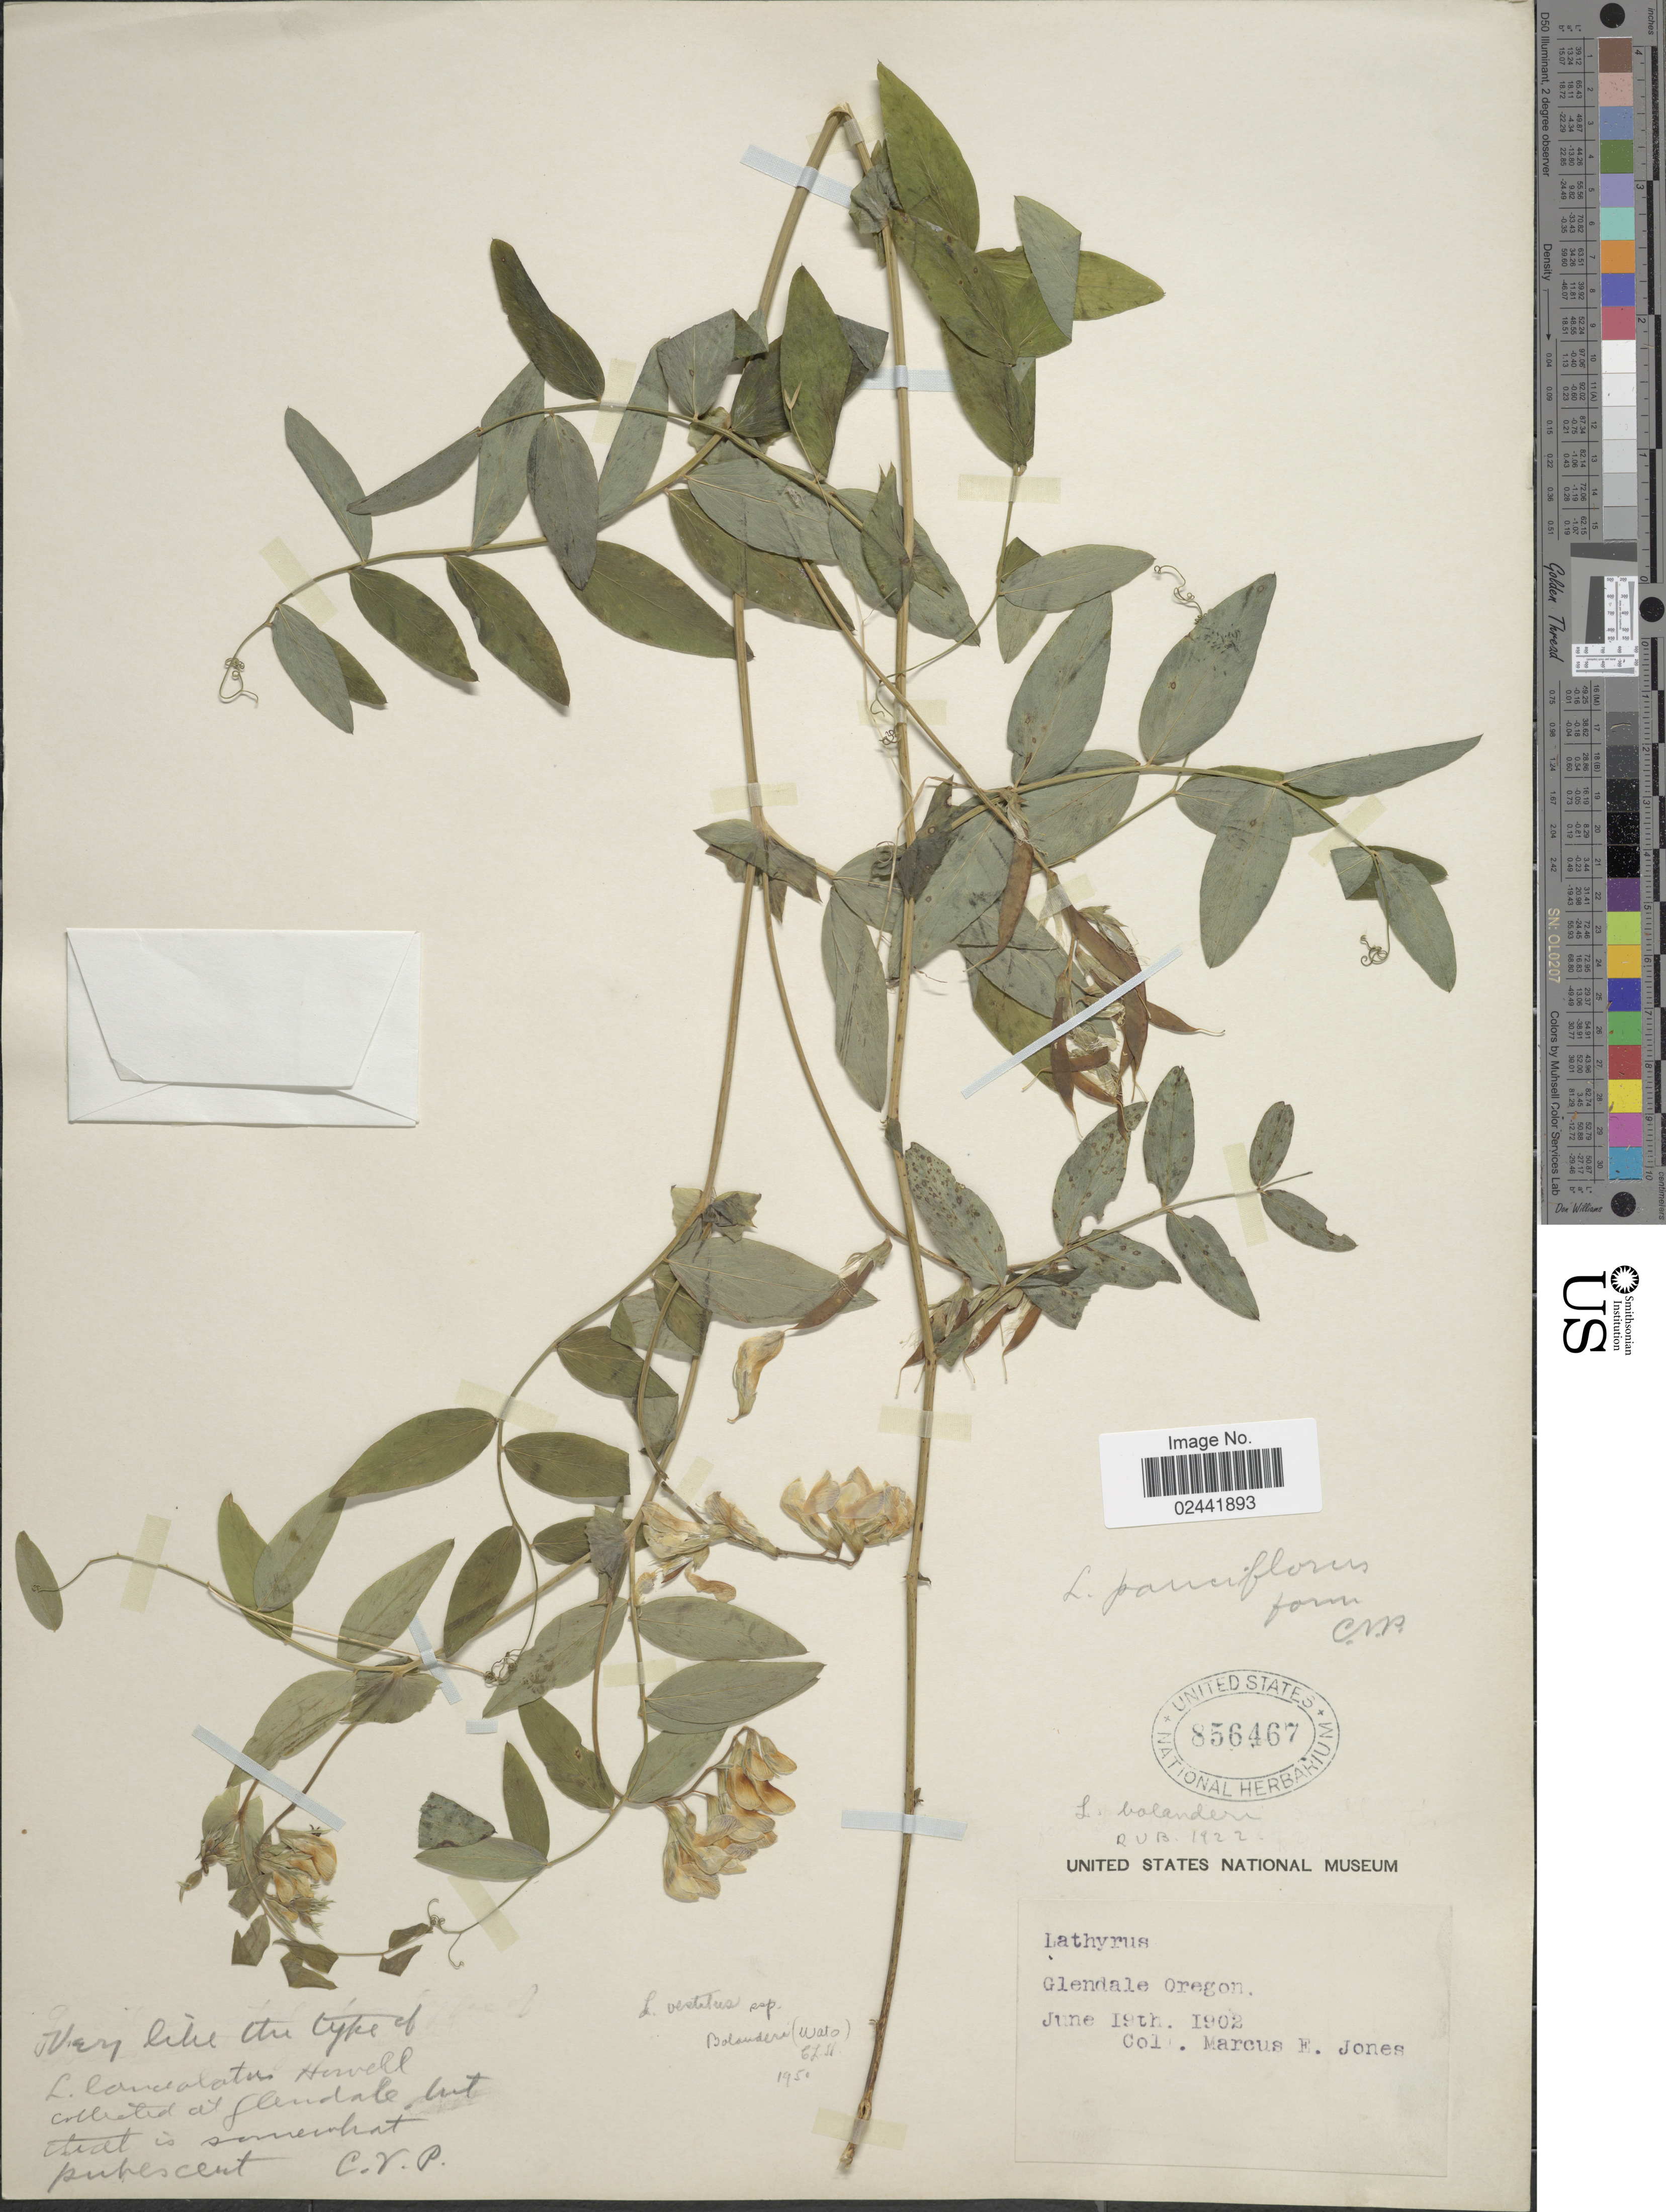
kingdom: Plantae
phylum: Tracheophyta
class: Magnoliopsida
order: Fabales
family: Fabaceae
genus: Lathyrus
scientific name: Lathyrus vestitus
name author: Nutt.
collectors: M. E. Jones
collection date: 1902-06-19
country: United States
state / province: Oregon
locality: Glendale Mt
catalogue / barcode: US 856467